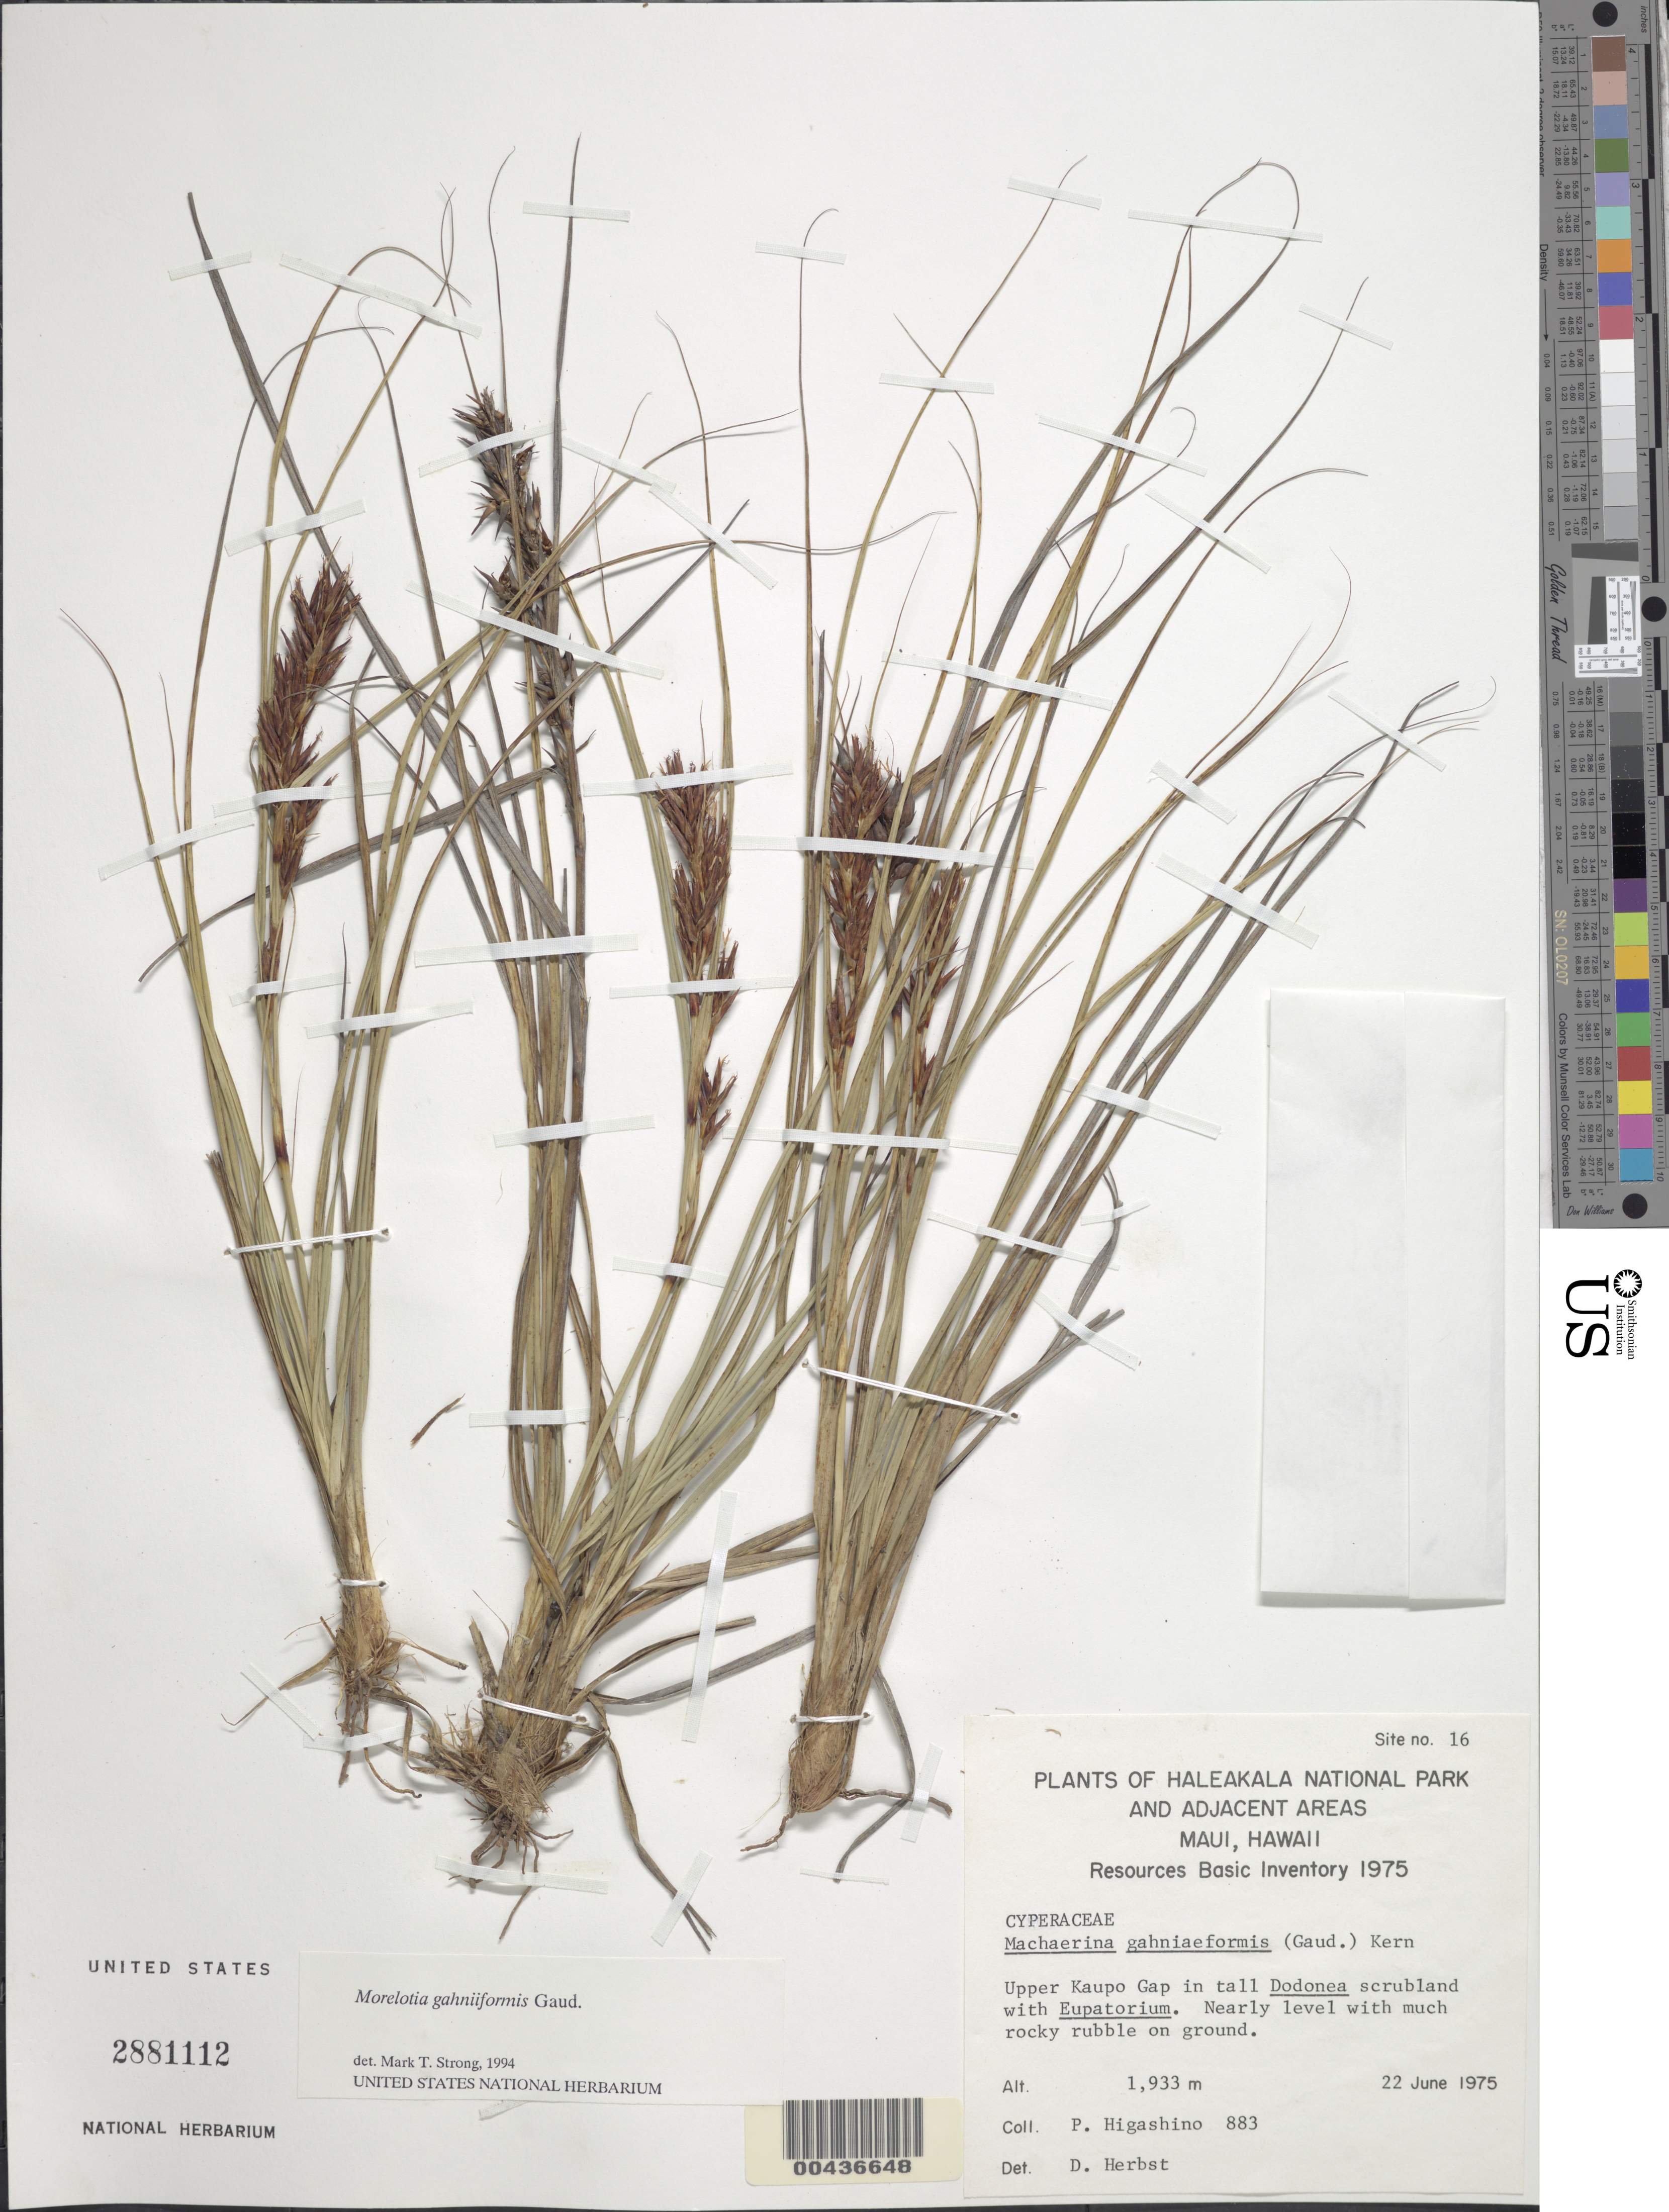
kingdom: Plantae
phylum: Tracheophyta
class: Liliopsida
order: Poales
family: Cyperaceae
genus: Morelotia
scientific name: Morelotia gahniiformis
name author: Gaudich.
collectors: P. Higashino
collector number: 883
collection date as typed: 22 Jun 1975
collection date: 1975-06-22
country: United States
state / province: Hawaii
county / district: Maui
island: Maui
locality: upper Kaupo Gap, Haleakala National Park and adjacent areas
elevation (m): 1933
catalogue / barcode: US 2881112